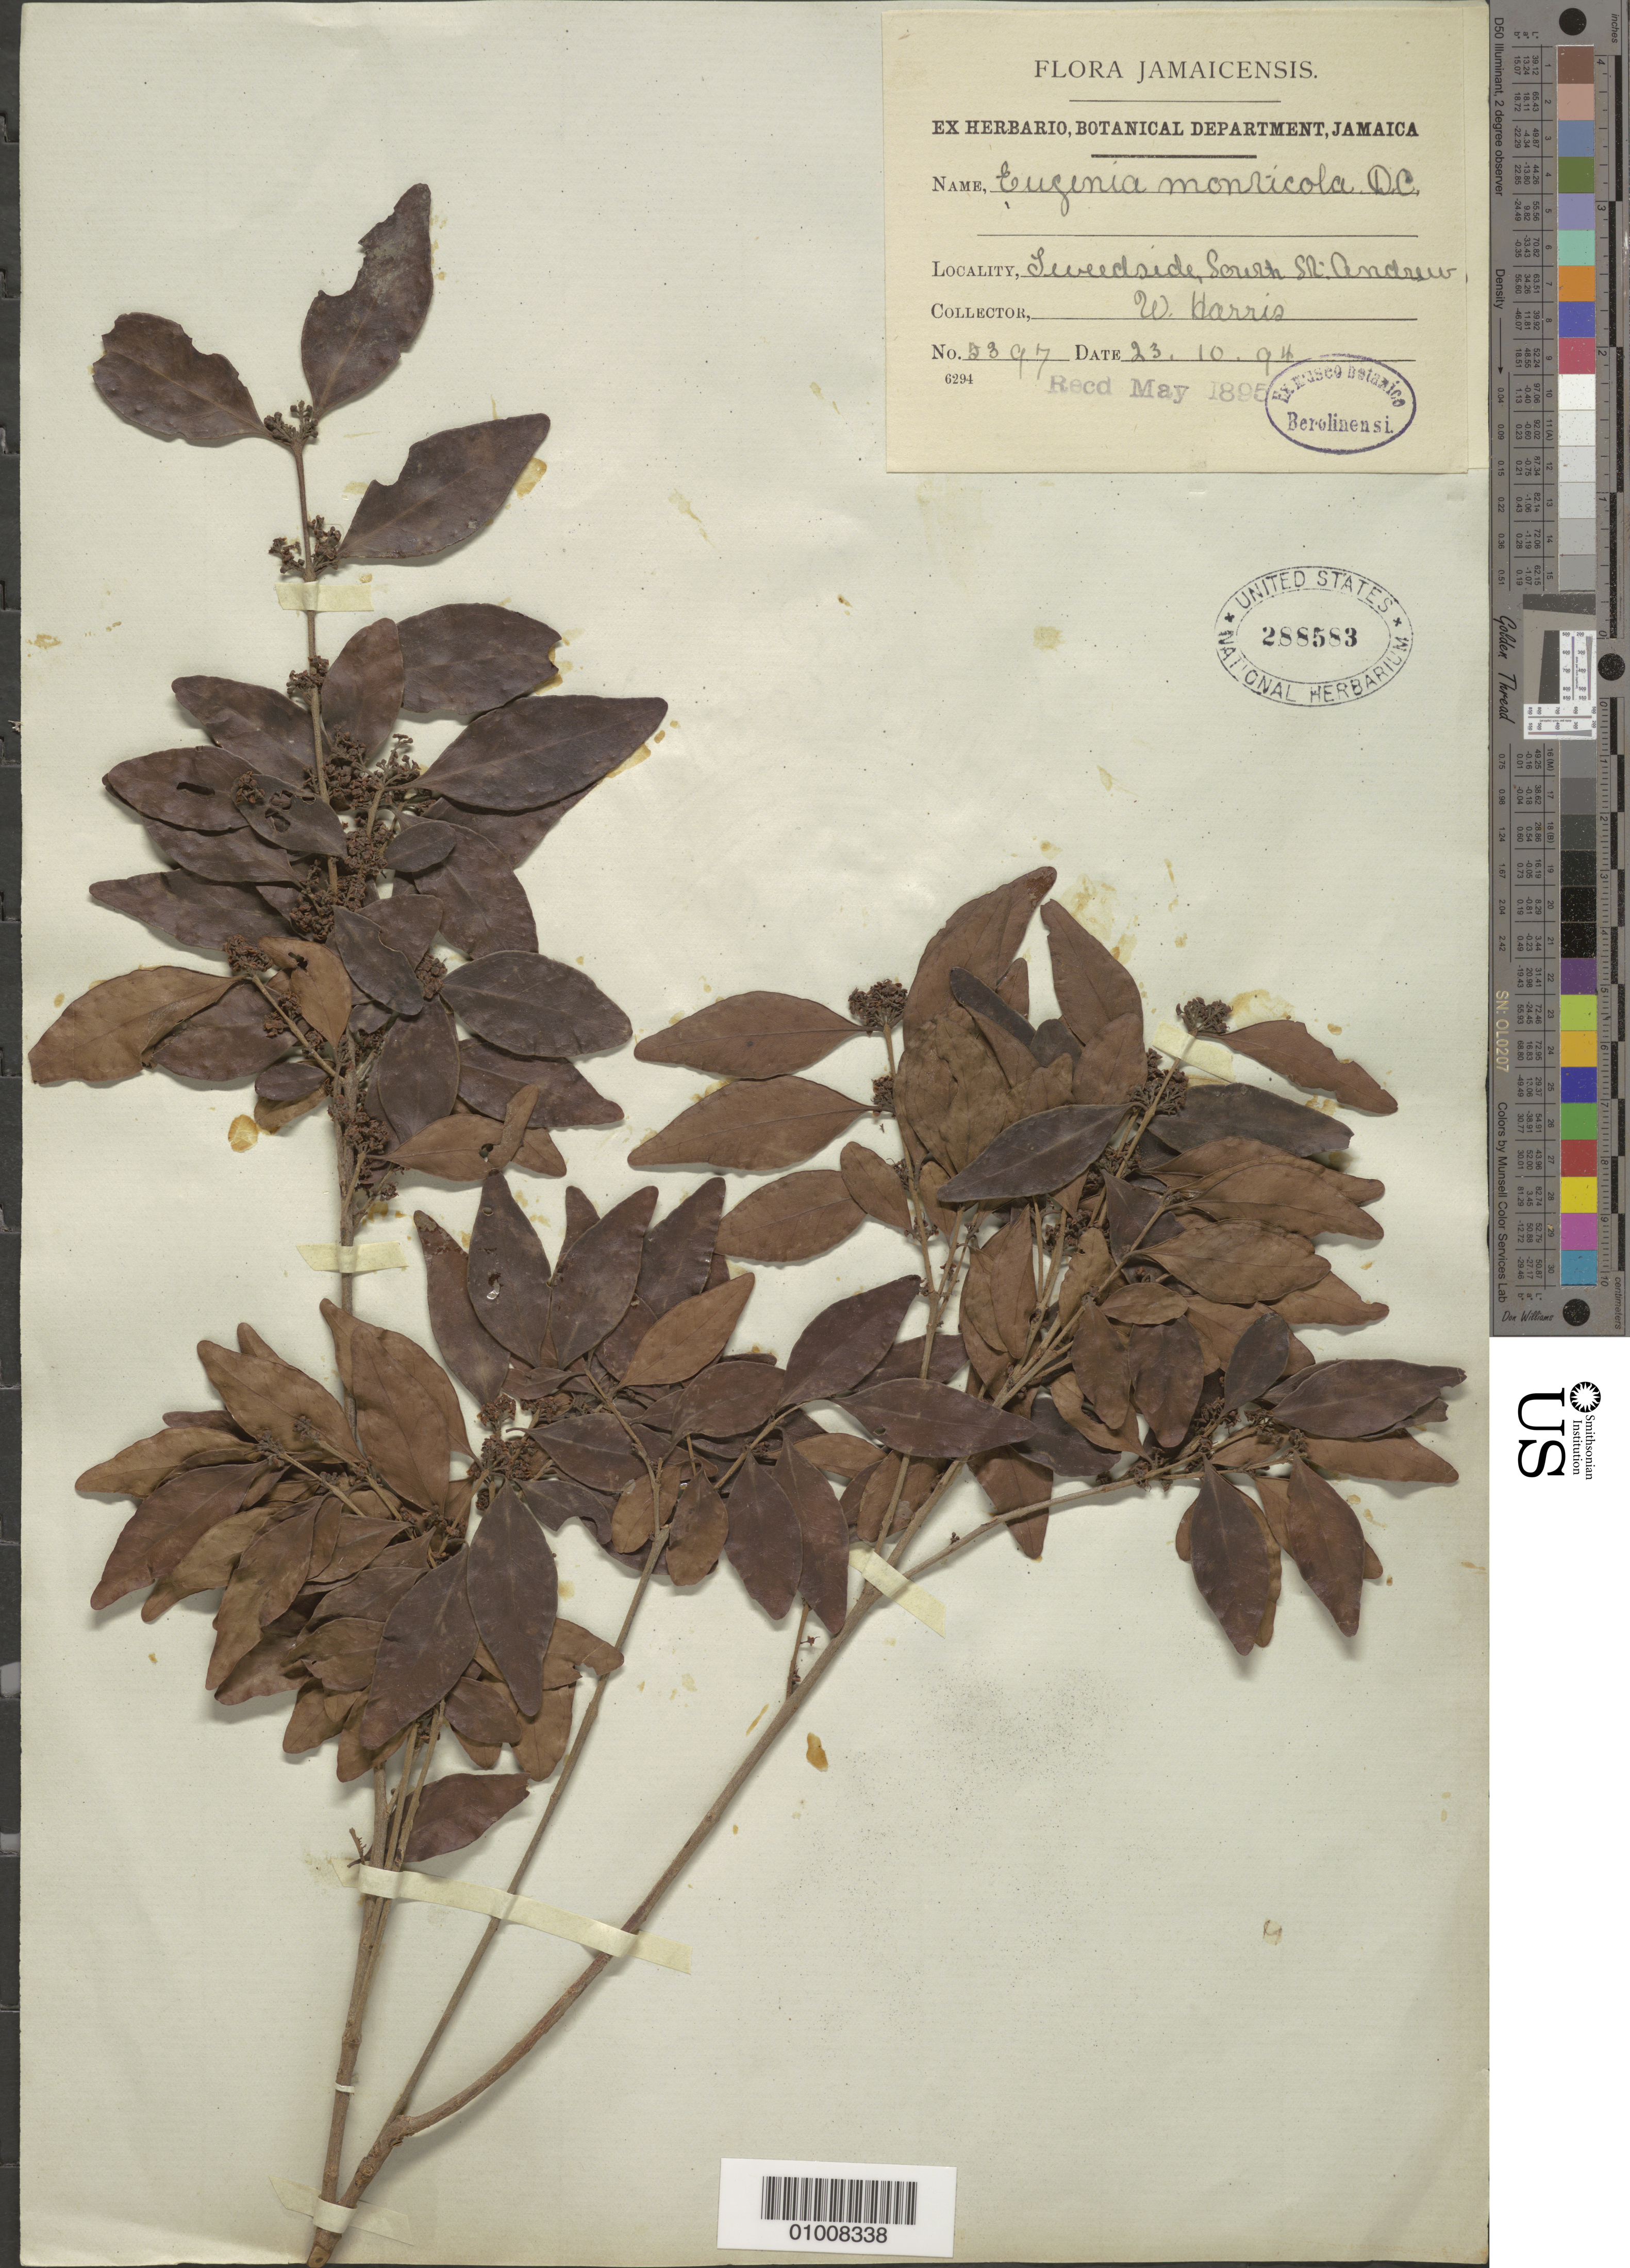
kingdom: Plantae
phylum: Tracheophyta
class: Magnoliopsida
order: Myrtales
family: Myrtaceae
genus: Eugenia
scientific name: Eugenia monticola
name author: (Sw.) DC.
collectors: W. Harris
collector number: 2397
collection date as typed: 23 Oct 1894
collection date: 1894-10-23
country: Jamaica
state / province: Saint Andrew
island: Jamaica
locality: Tweedside, South St. Andres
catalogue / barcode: US 288583